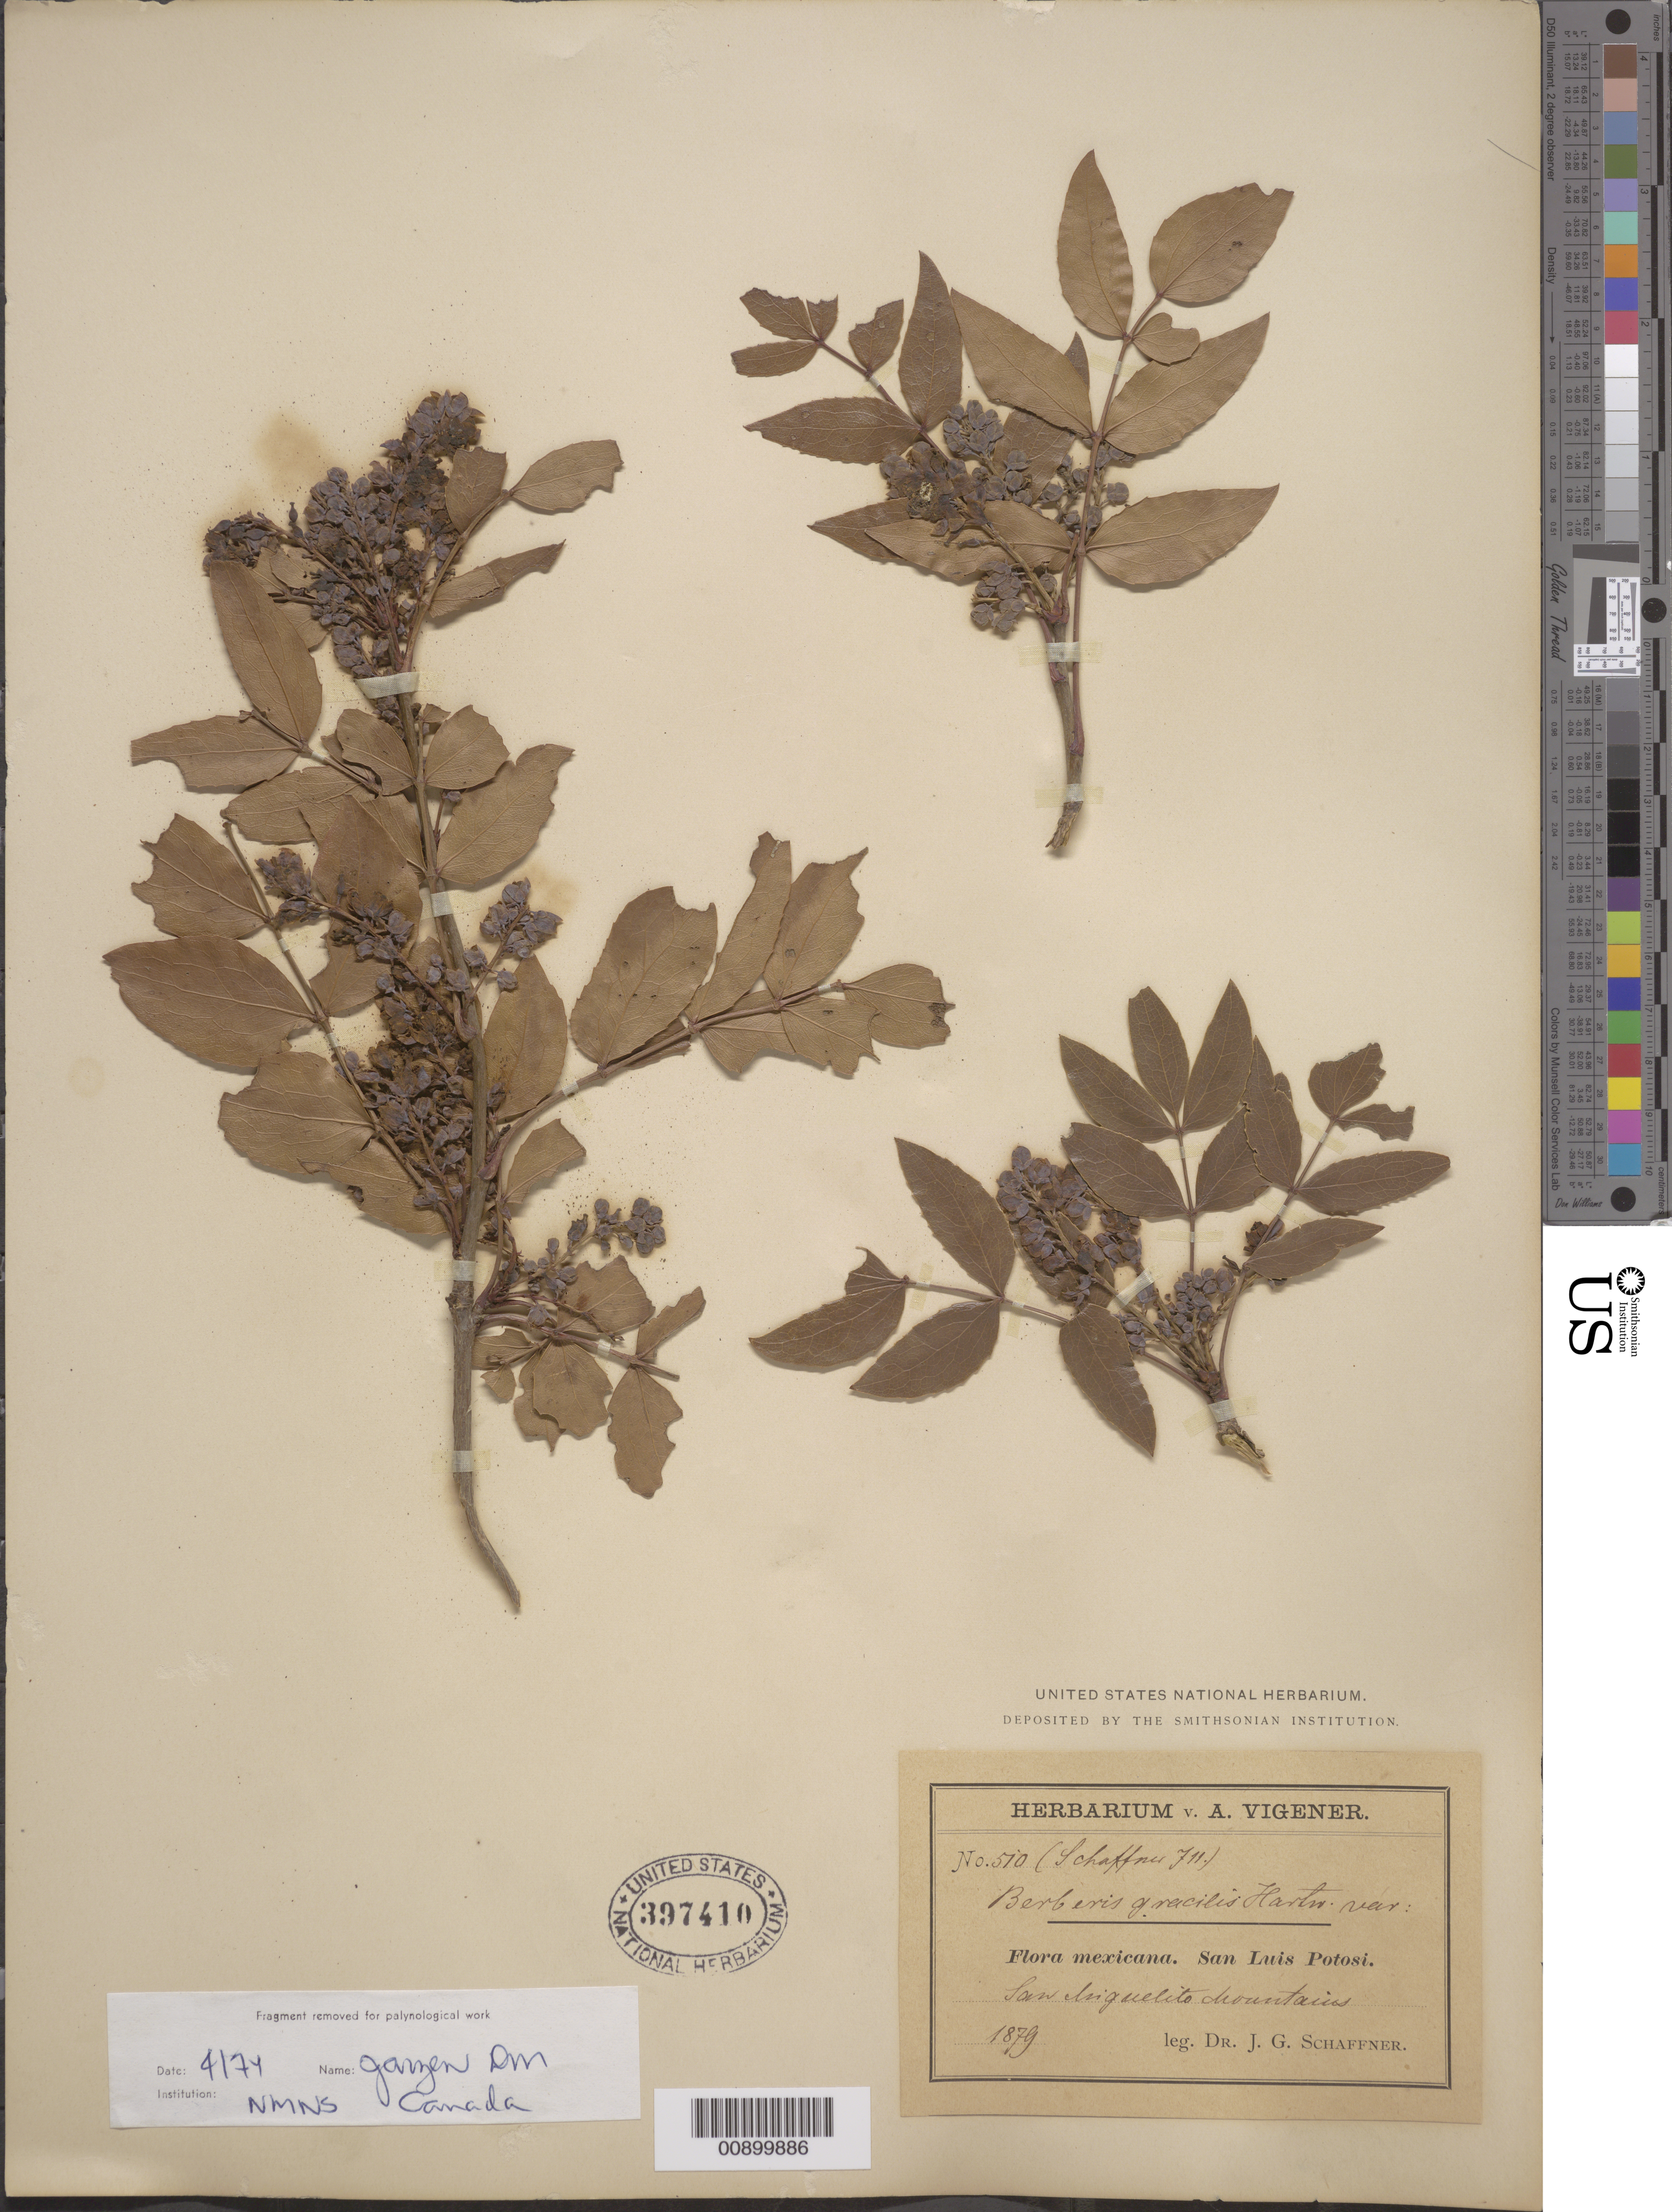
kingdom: Plantae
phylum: Tracheophyta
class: Magnoliopsida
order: Ranunculales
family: Berberidaceae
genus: Mahonia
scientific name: Mahonia gracilis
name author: (Benth.) Fedde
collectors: J. G. Schaffner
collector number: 711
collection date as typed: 1879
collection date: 1879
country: Mexico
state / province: San Luis Potosí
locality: San Miguelito Mountains. San Luis Potosí.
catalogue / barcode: US 397410